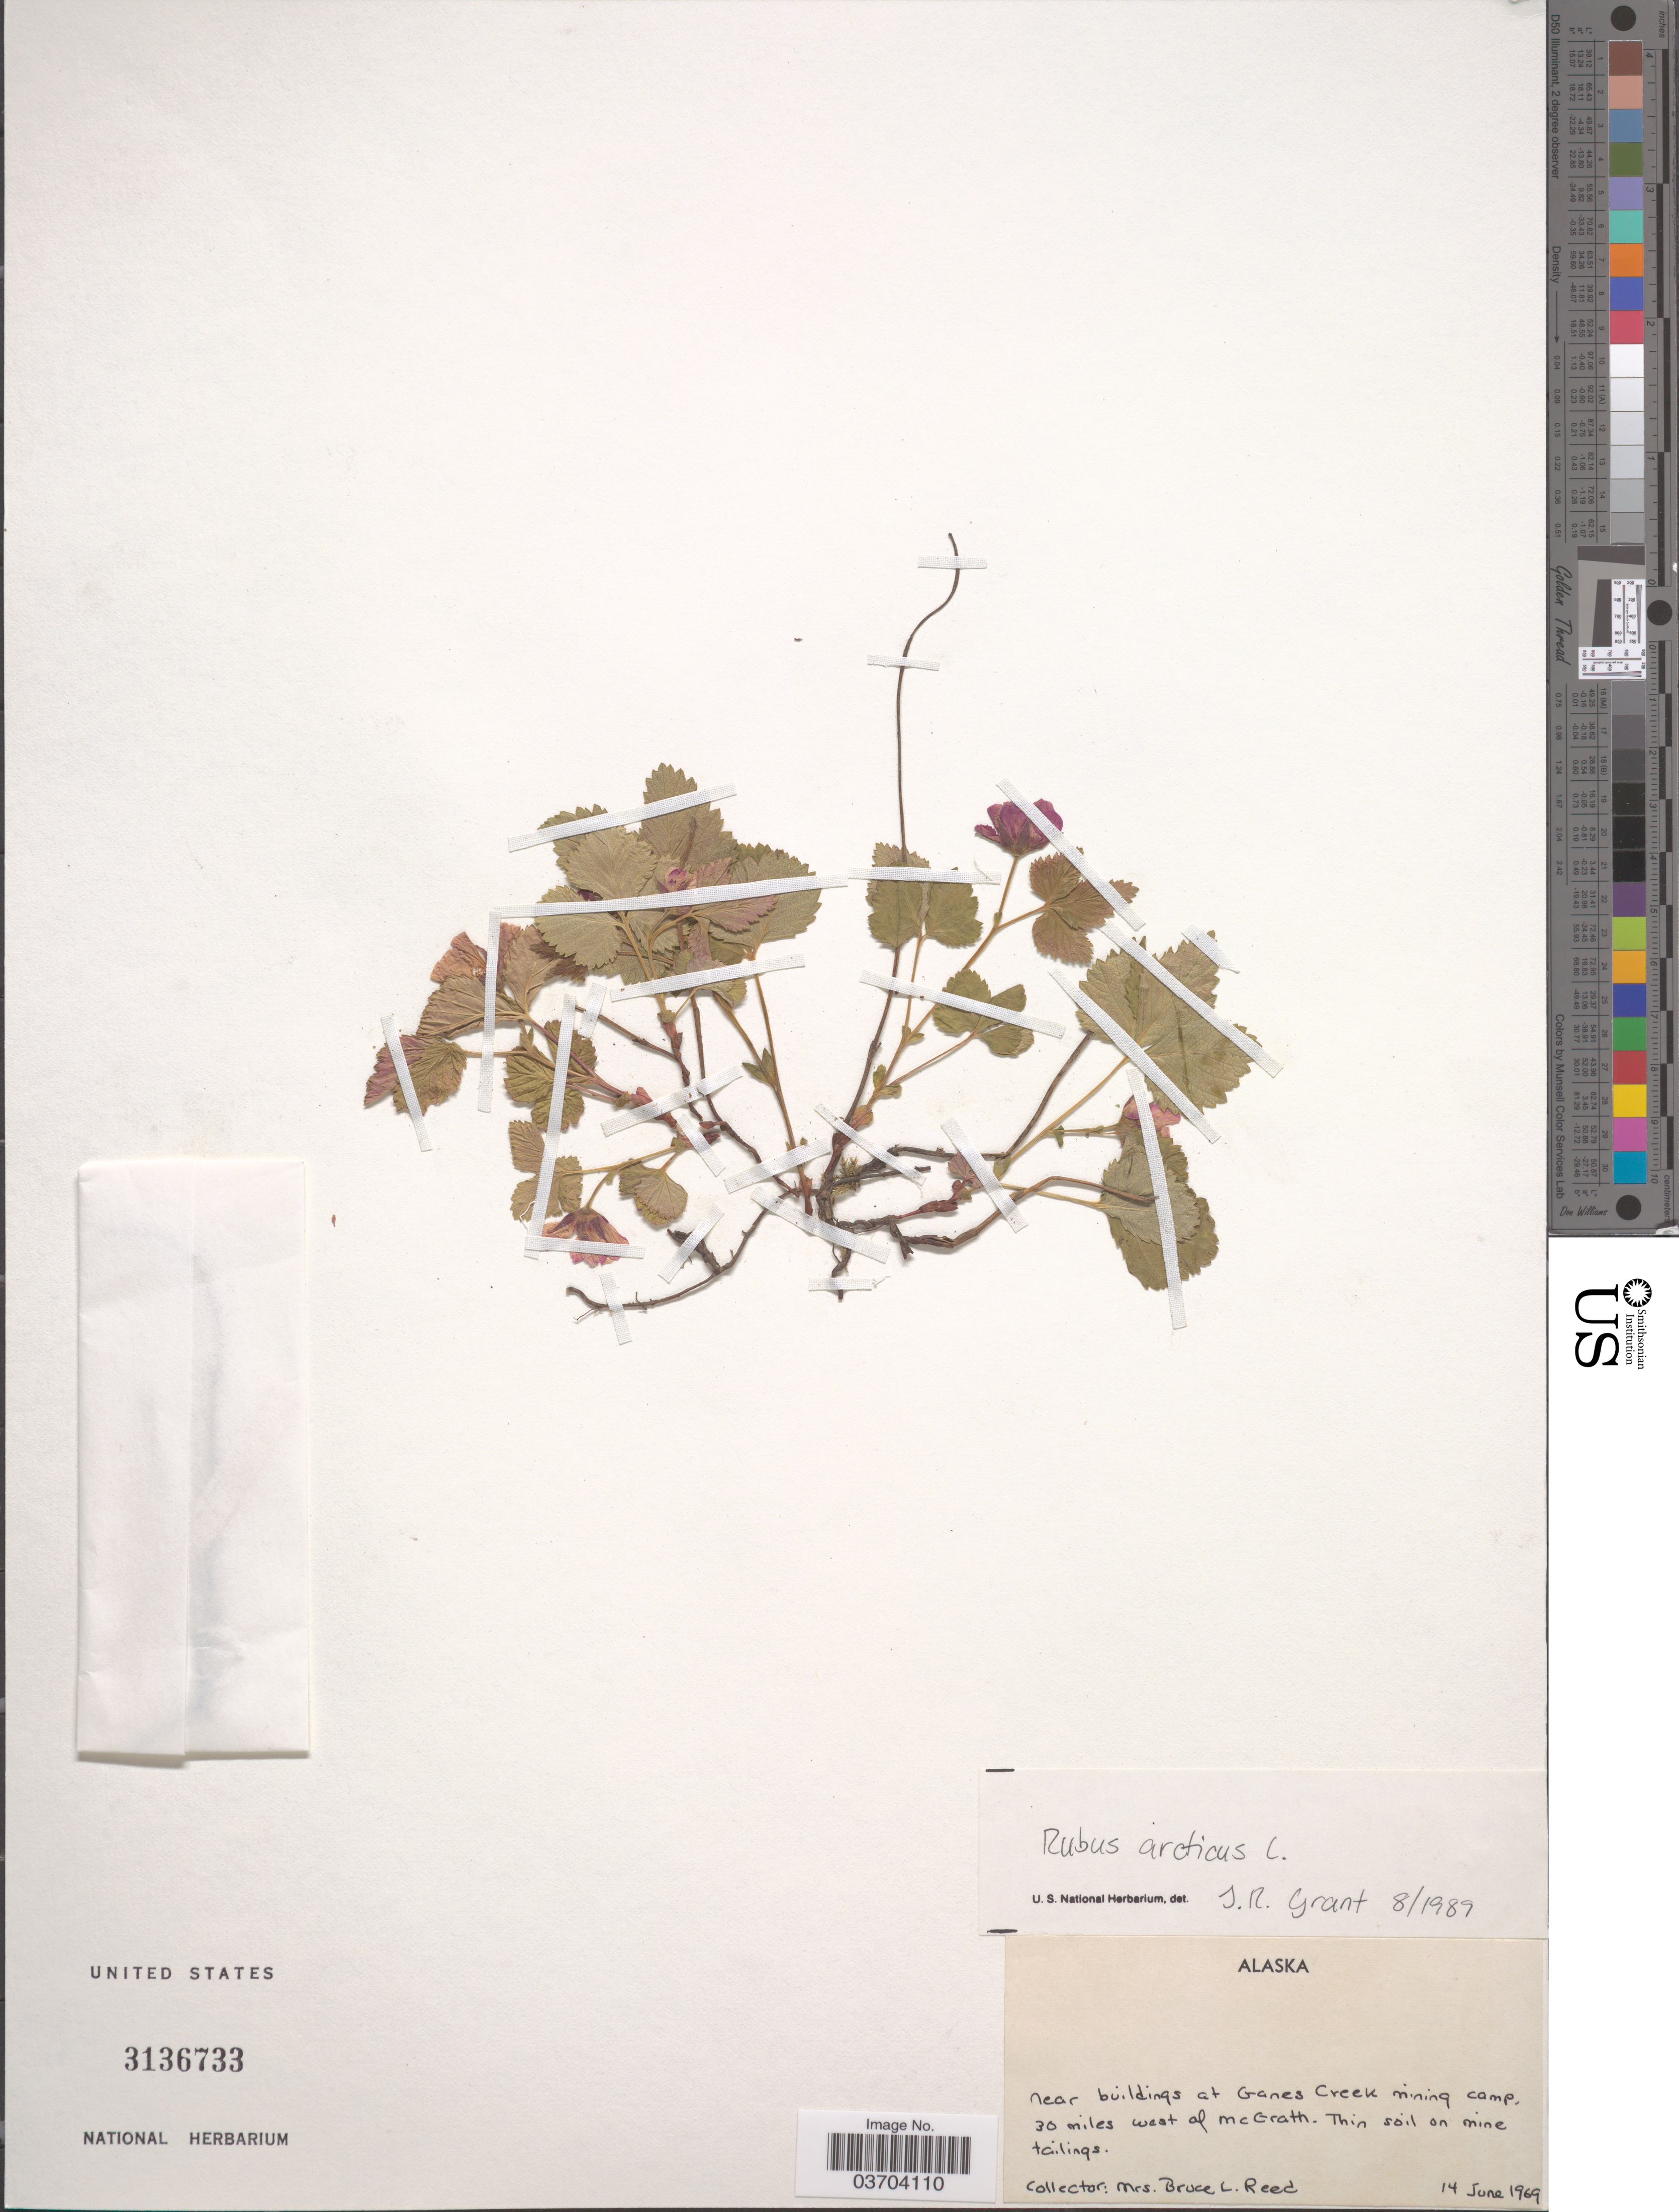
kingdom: Plantae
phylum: Tracheophyta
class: Magnoliopsida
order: Rosales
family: Rosaceae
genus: Rubus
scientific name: Rubus arcticus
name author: L.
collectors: B. Reed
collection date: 1969-06-14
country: United States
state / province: Alaska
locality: Near buildings at Granes Creek mining camp, 30 miles west of McGrath.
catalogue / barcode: US 3136733